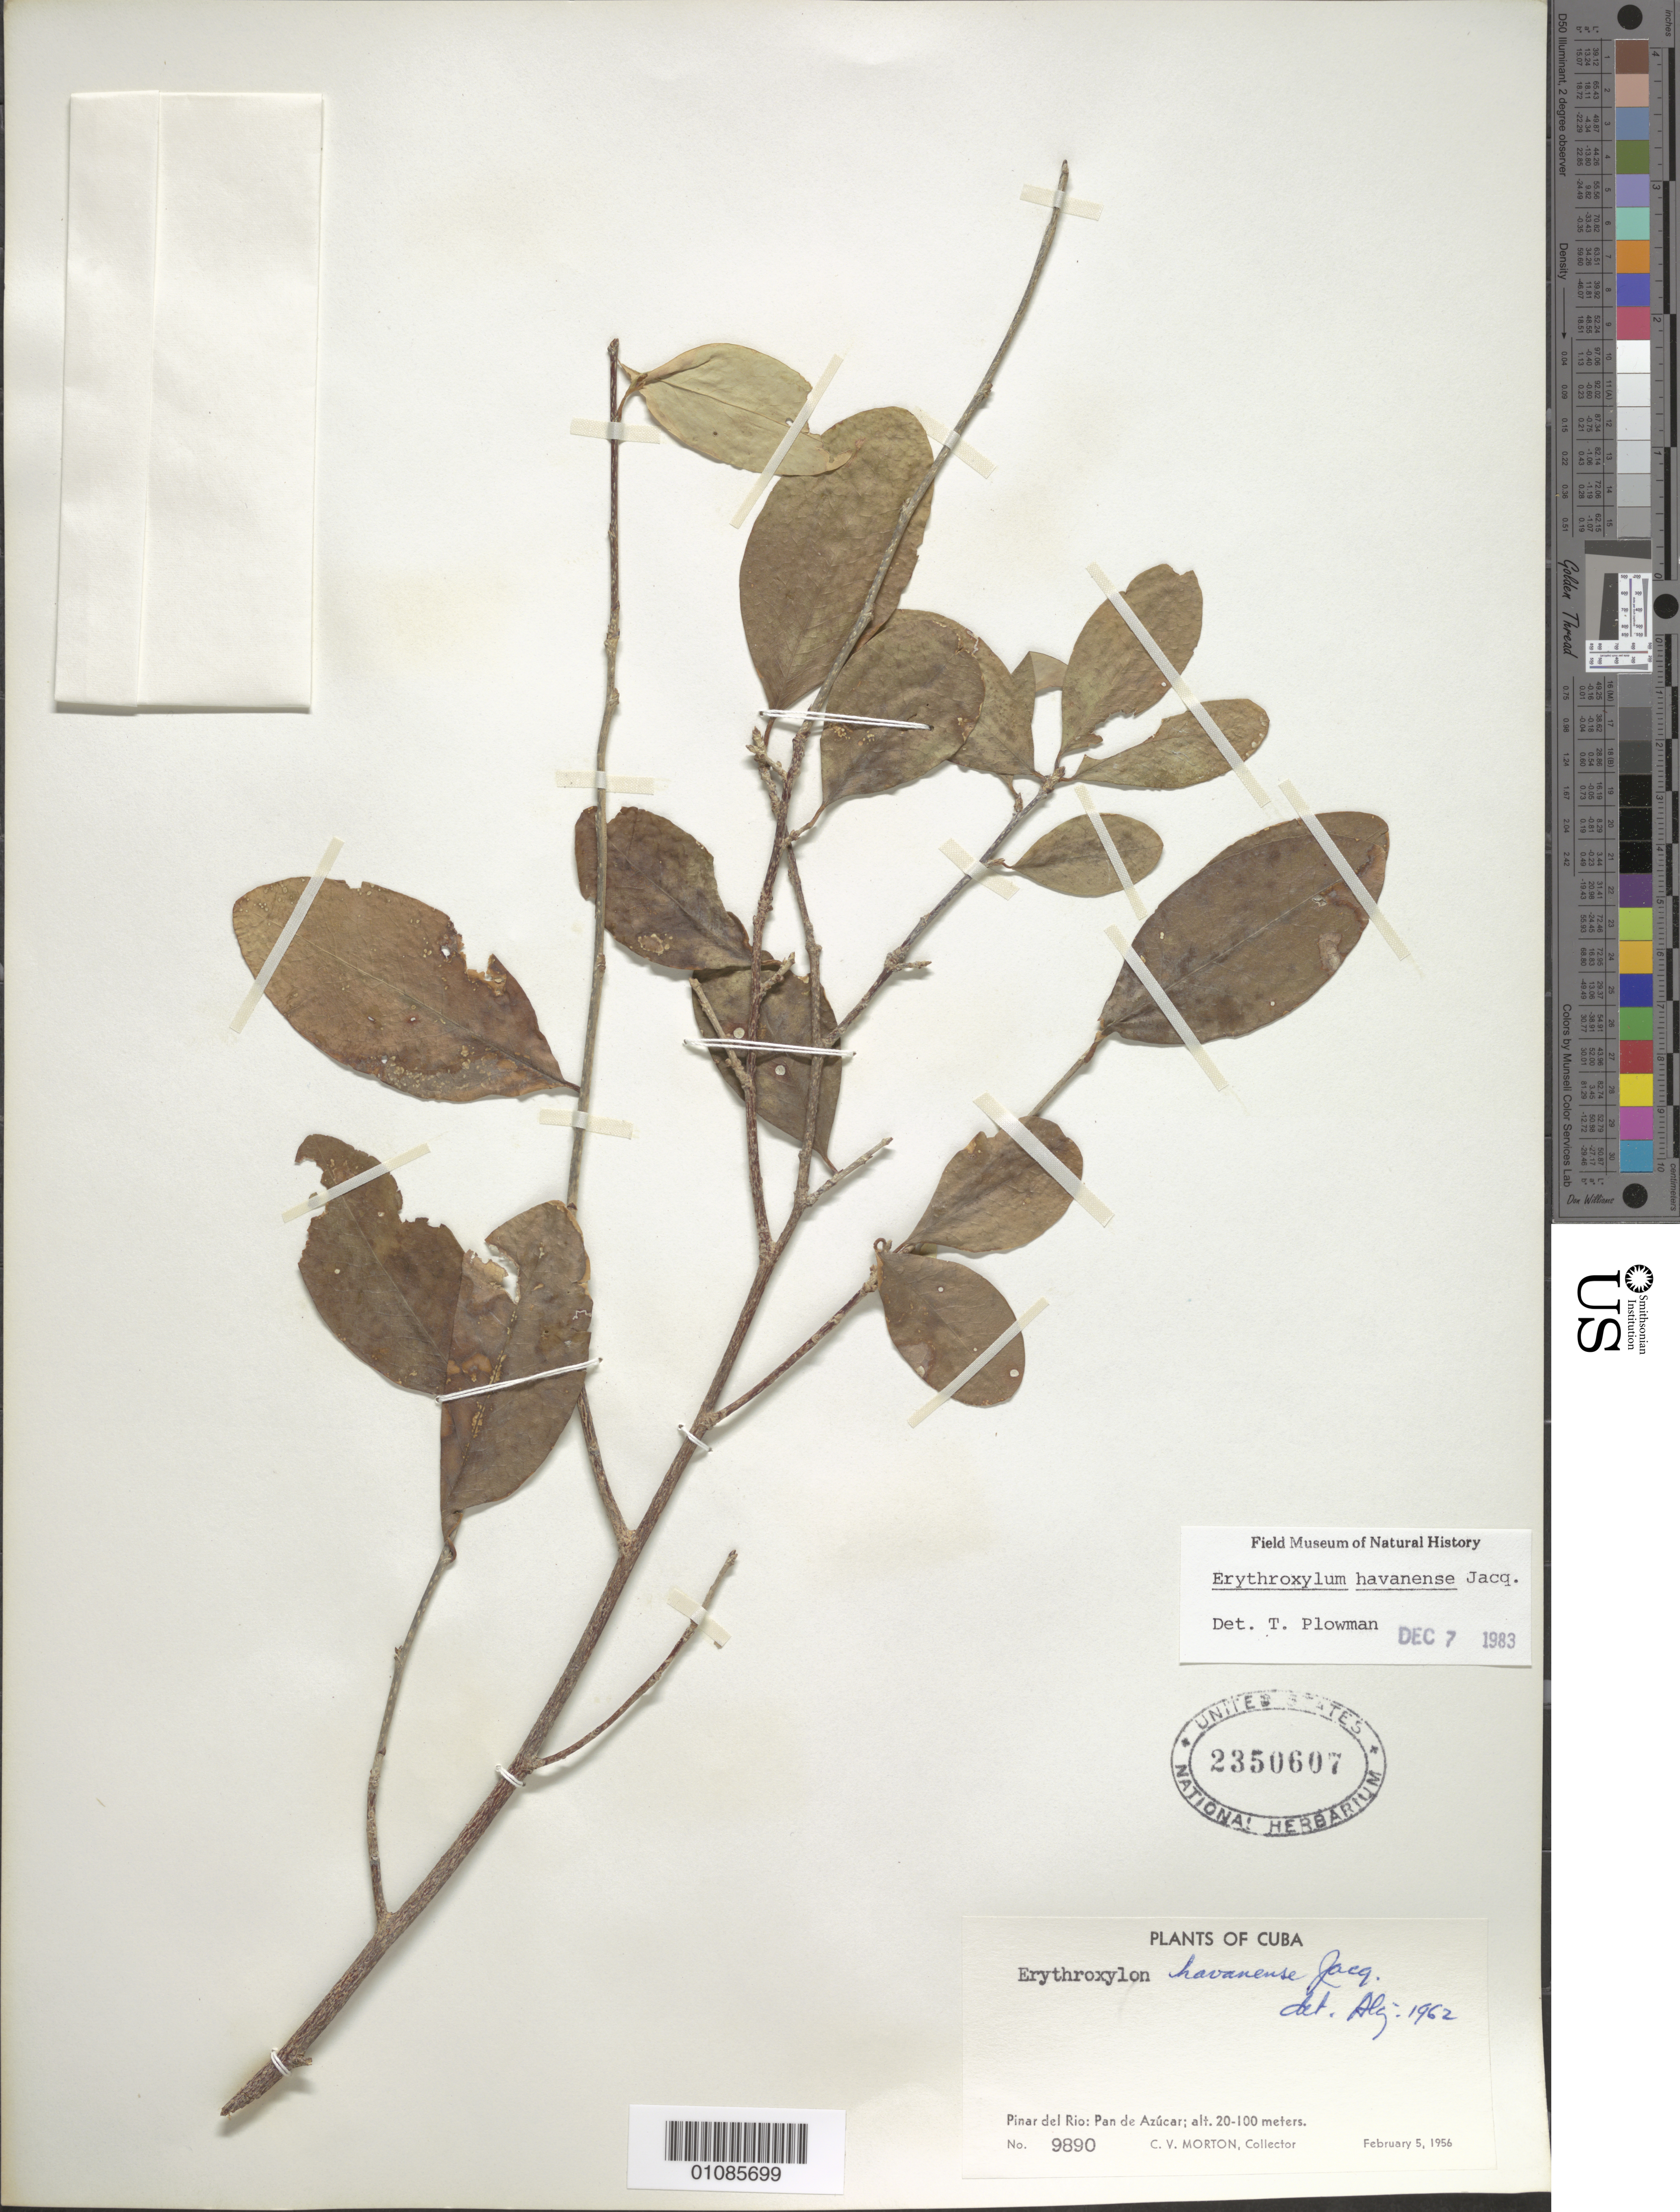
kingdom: Plantae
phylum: Tracheophyta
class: Magnoliopsida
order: Malpighiales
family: Erythroxylaceae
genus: Erythroxylum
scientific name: Erythroxylum havanense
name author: Jacq.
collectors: C. V. Morton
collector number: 9890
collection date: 1956-02-05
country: Cuba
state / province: Pinar del Río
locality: Pan de Azúcar.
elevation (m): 20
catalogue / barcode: US 2350607